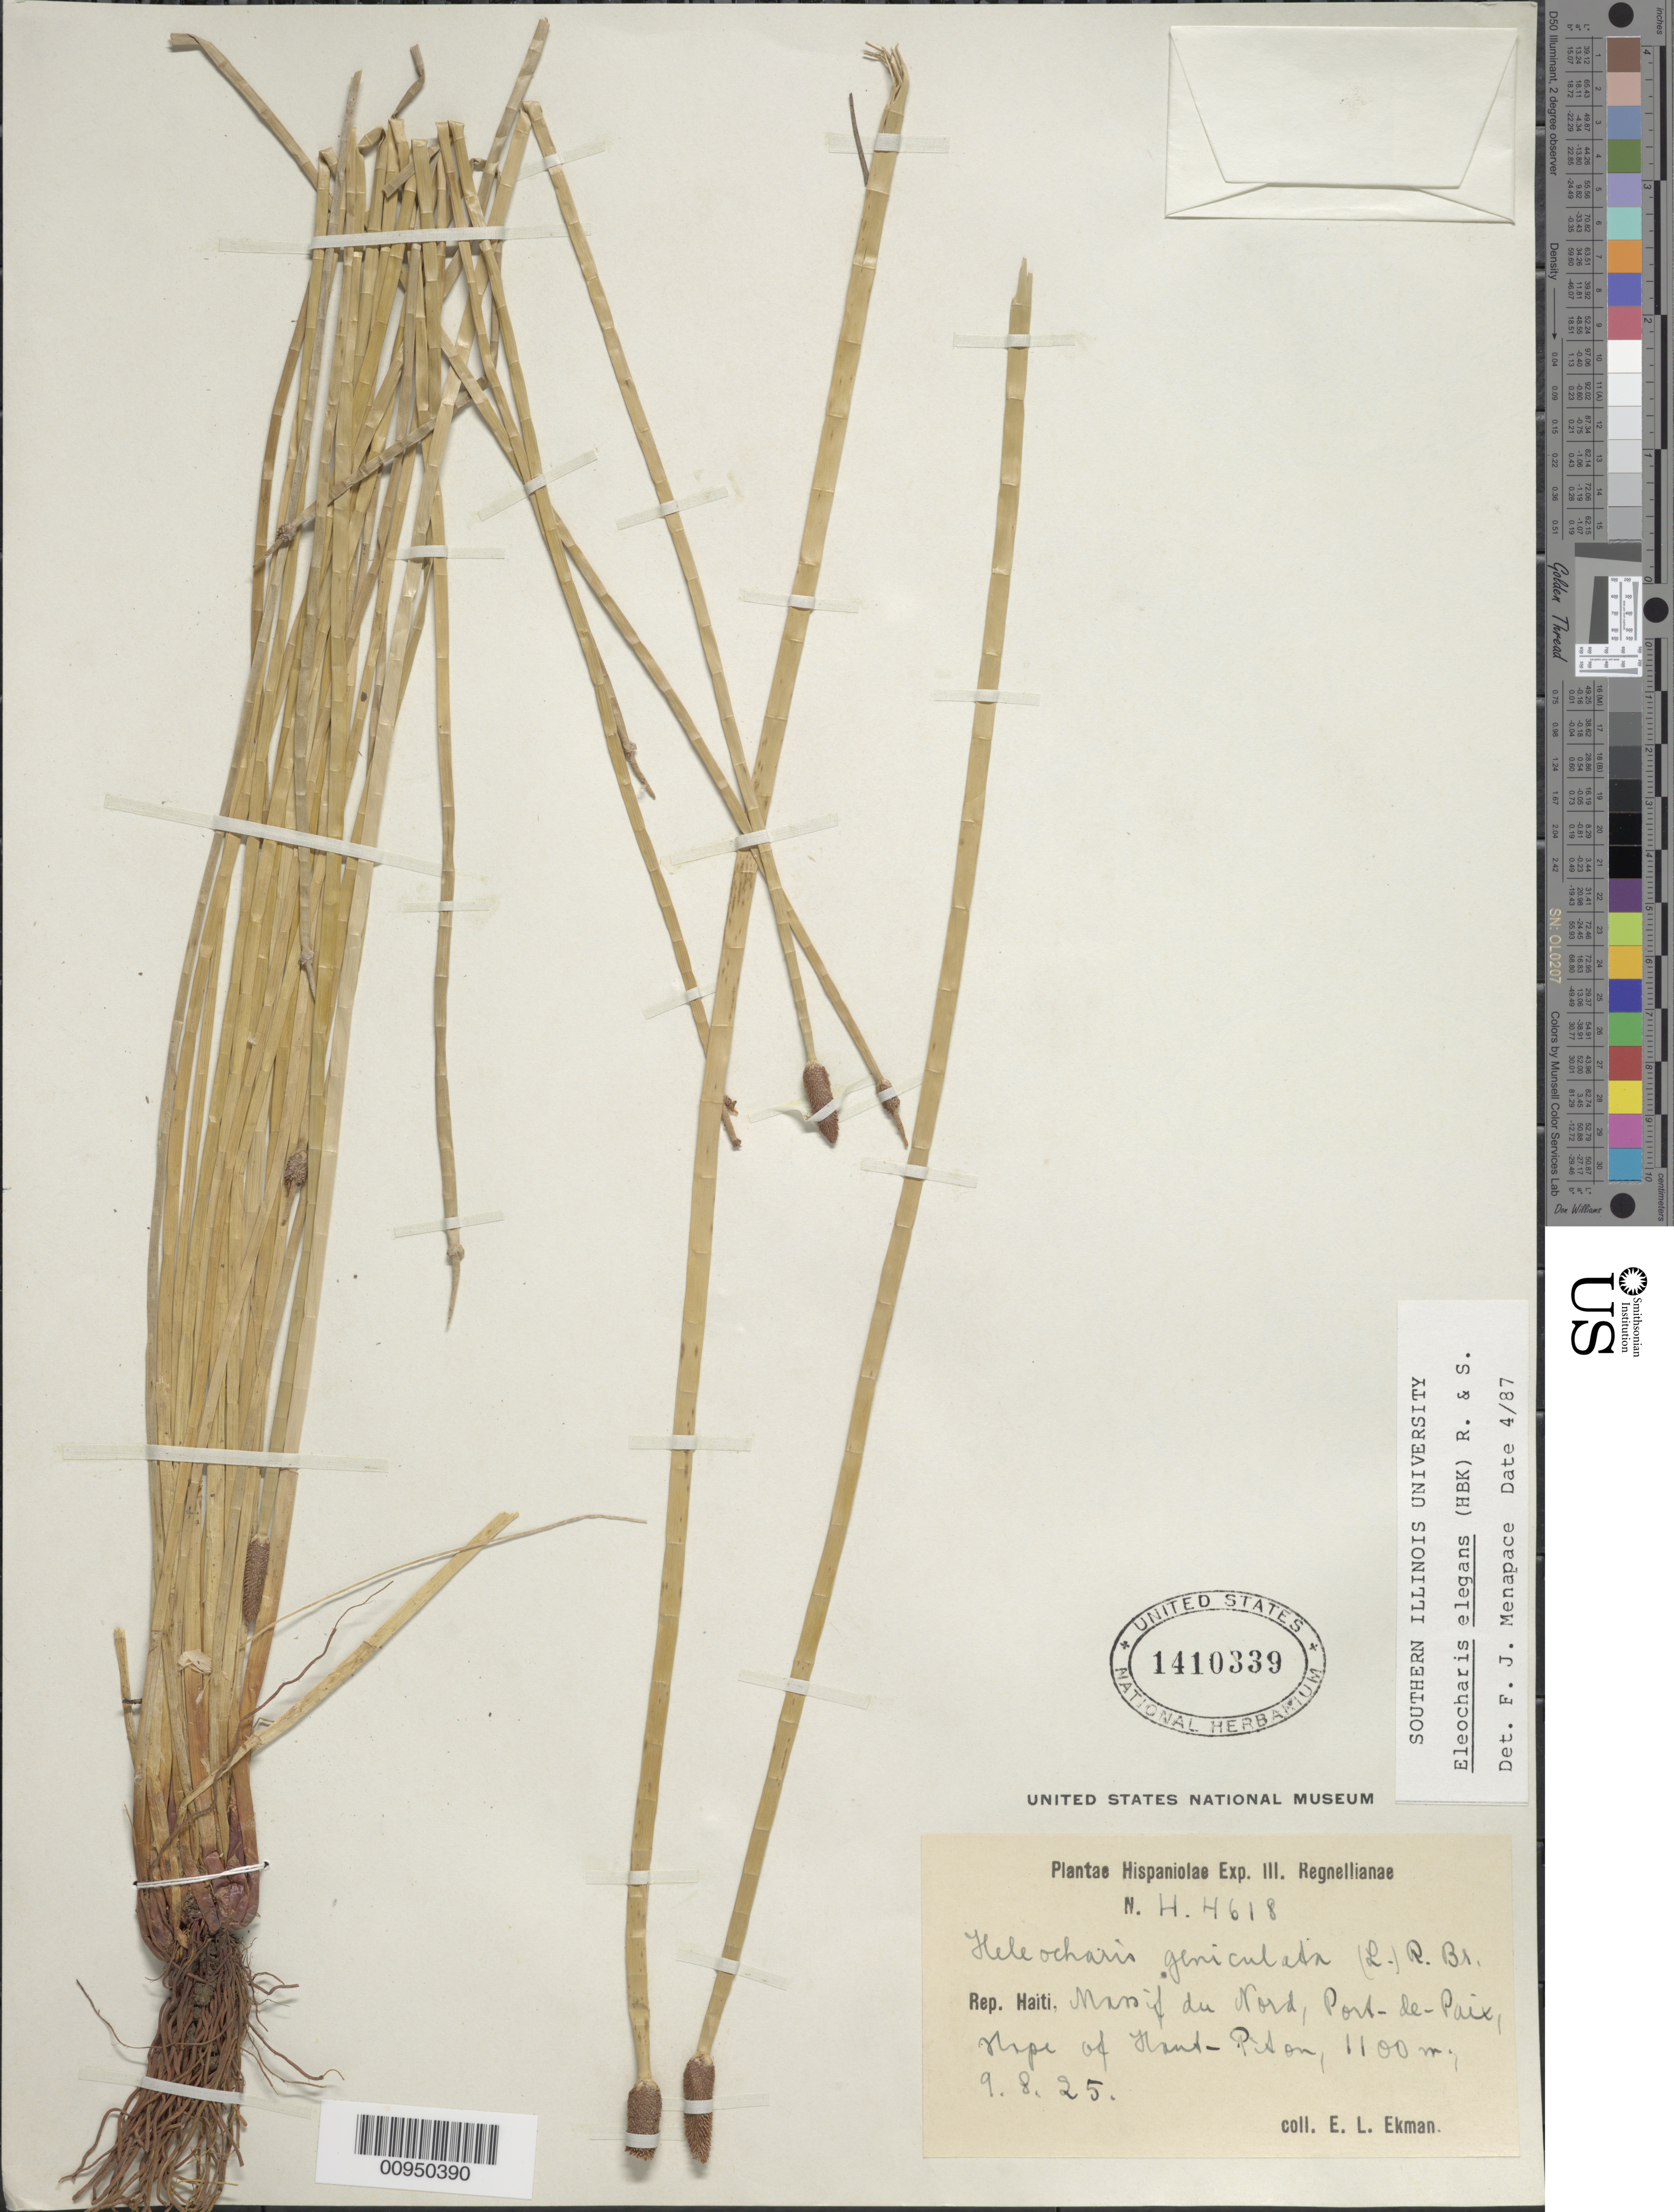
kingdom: Plantae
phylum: Tracheophyta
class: Liliopsida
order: Poales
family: Cyperaceae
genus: Eleocharis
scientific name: Eleocharis elegans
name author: (Kunth) Roem. & Schult.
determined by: Menapace, F. J.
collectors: E. L. Ekman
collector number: H 4618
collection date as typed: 09 Aug 1925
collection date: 1925-08-09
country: Haiti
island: Hispaniola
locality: Massif du Nord, Port de Paix, slope of Haut Piton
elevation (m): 1100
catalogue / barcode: US 1410339